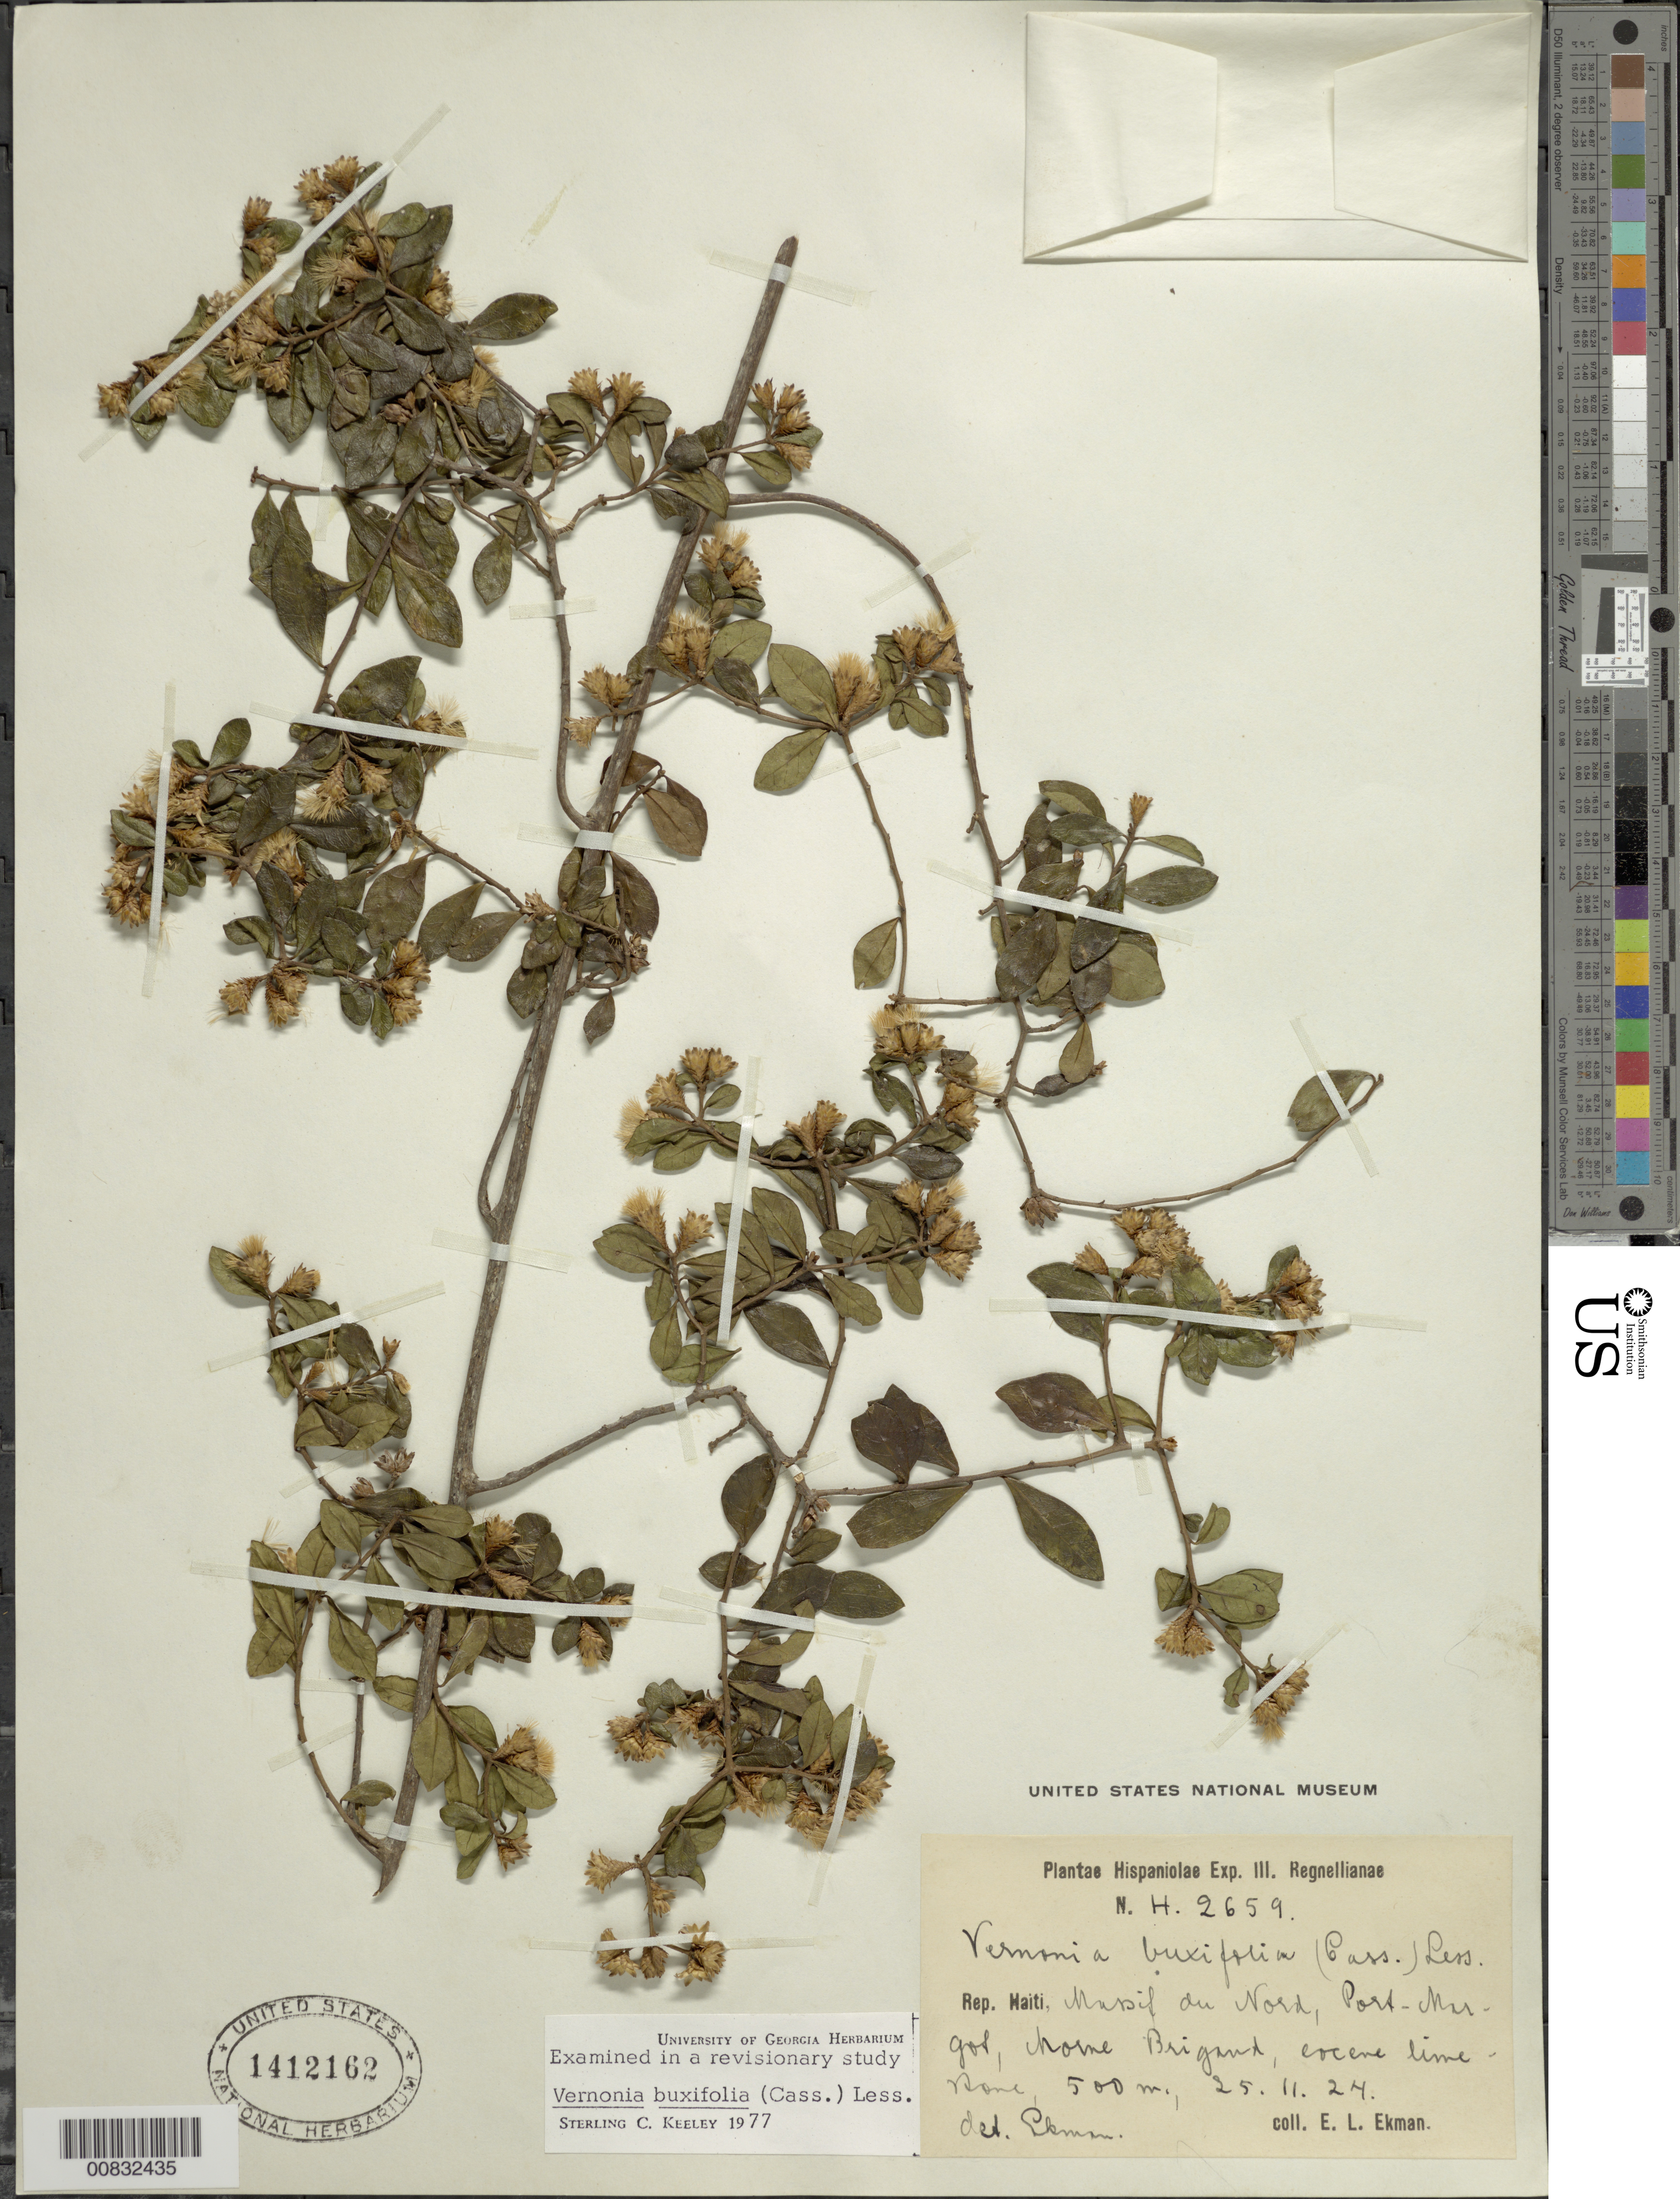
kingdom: Plantae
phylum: Tracheophyta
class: Magnoliopsida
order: Asterales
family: Asteraceae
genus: Vernonanthura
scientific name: Vernonanthura buxifolia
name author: (Less.) H. Rob.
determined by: Keeley, S. C.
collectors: E. L. Ekman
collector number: H 2659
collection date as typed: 25 Nov 1924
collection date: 1924-11-25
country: Haiti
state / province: Nord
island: Hispaniola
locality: Massif du Nord, Port-Margot, Morne Brigaud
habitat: Eocene limestone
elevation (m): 500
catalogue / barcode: US 1412162